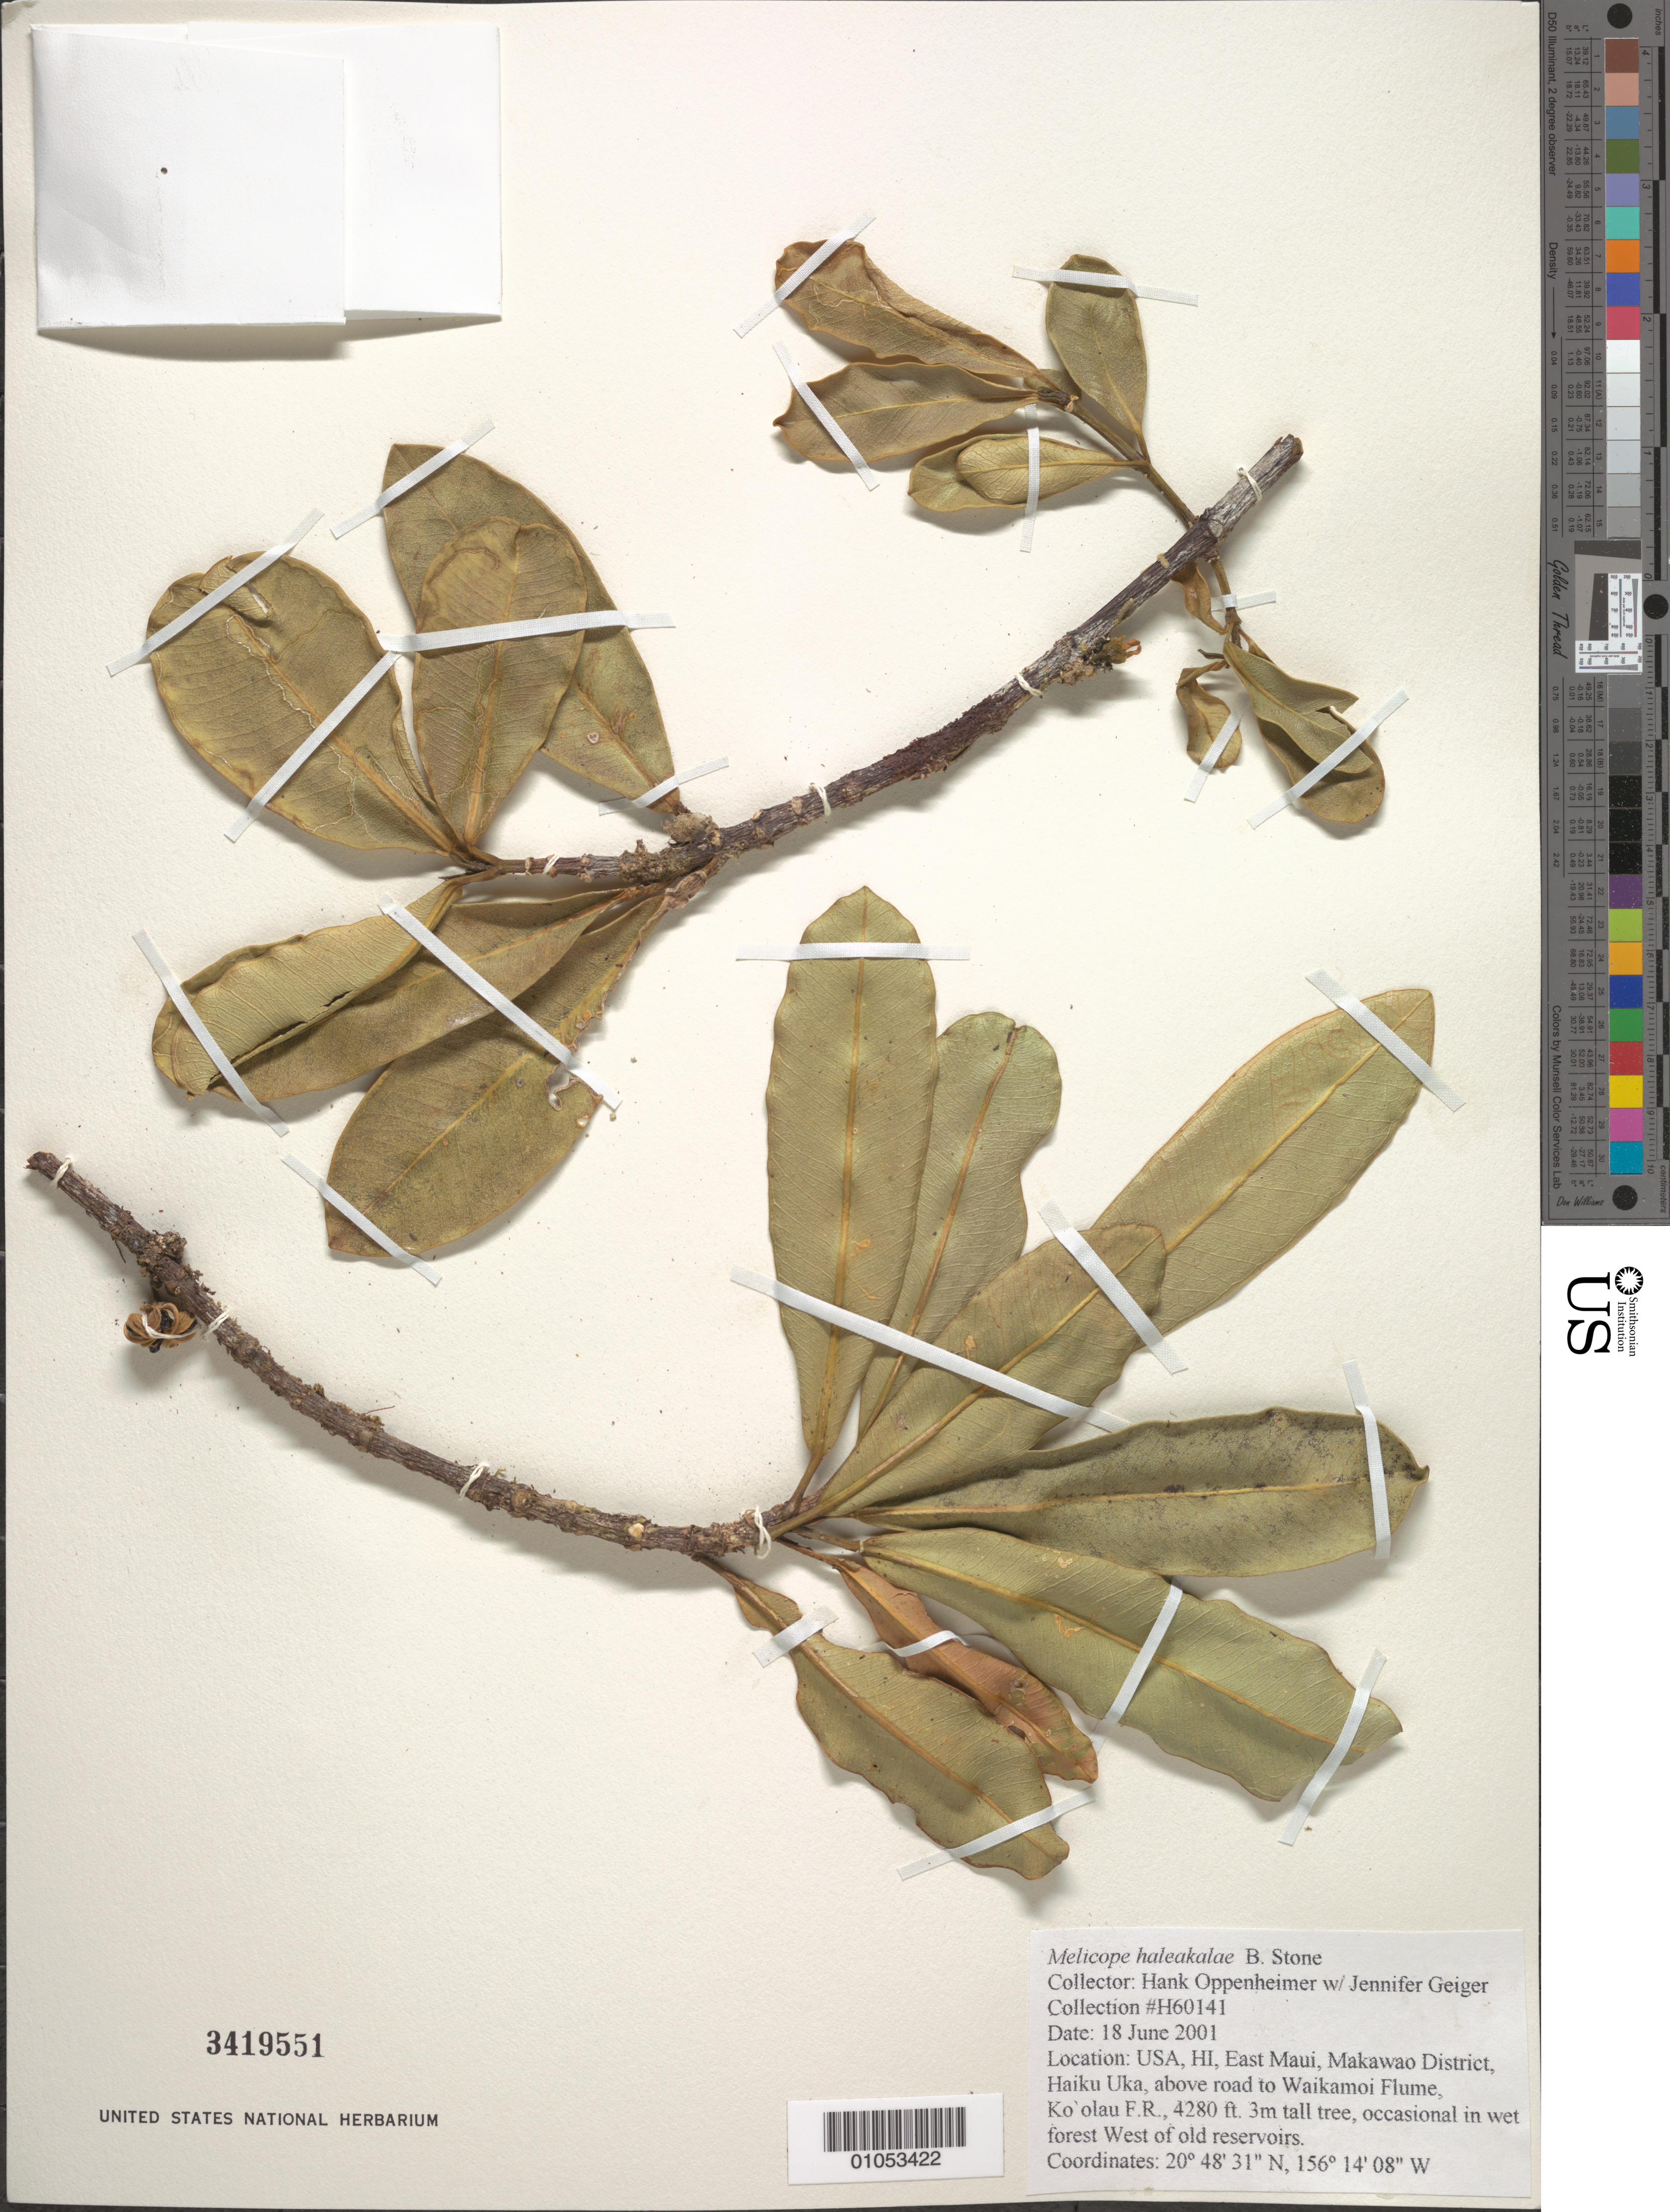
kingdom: Plantae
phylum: Tracheophyta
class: Magnoliopsida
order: Sapindales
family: Rutaceae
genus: Melicope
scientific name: Melicope haleakalae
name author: (B.C. Stone) T.G. Hartley & B.C. Stone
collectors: H. L. Oppenheimer & J. Geiger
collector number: H60141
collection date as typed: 18 Jun 2001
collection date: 2001-06-18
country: United States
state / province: Hawaii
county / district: Maui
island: Maui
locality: East Maui, Makawao District, Haiku Uka, above road to Waikamoi Flum, Ko'olau FR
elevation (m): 1305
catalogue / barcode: US 349551